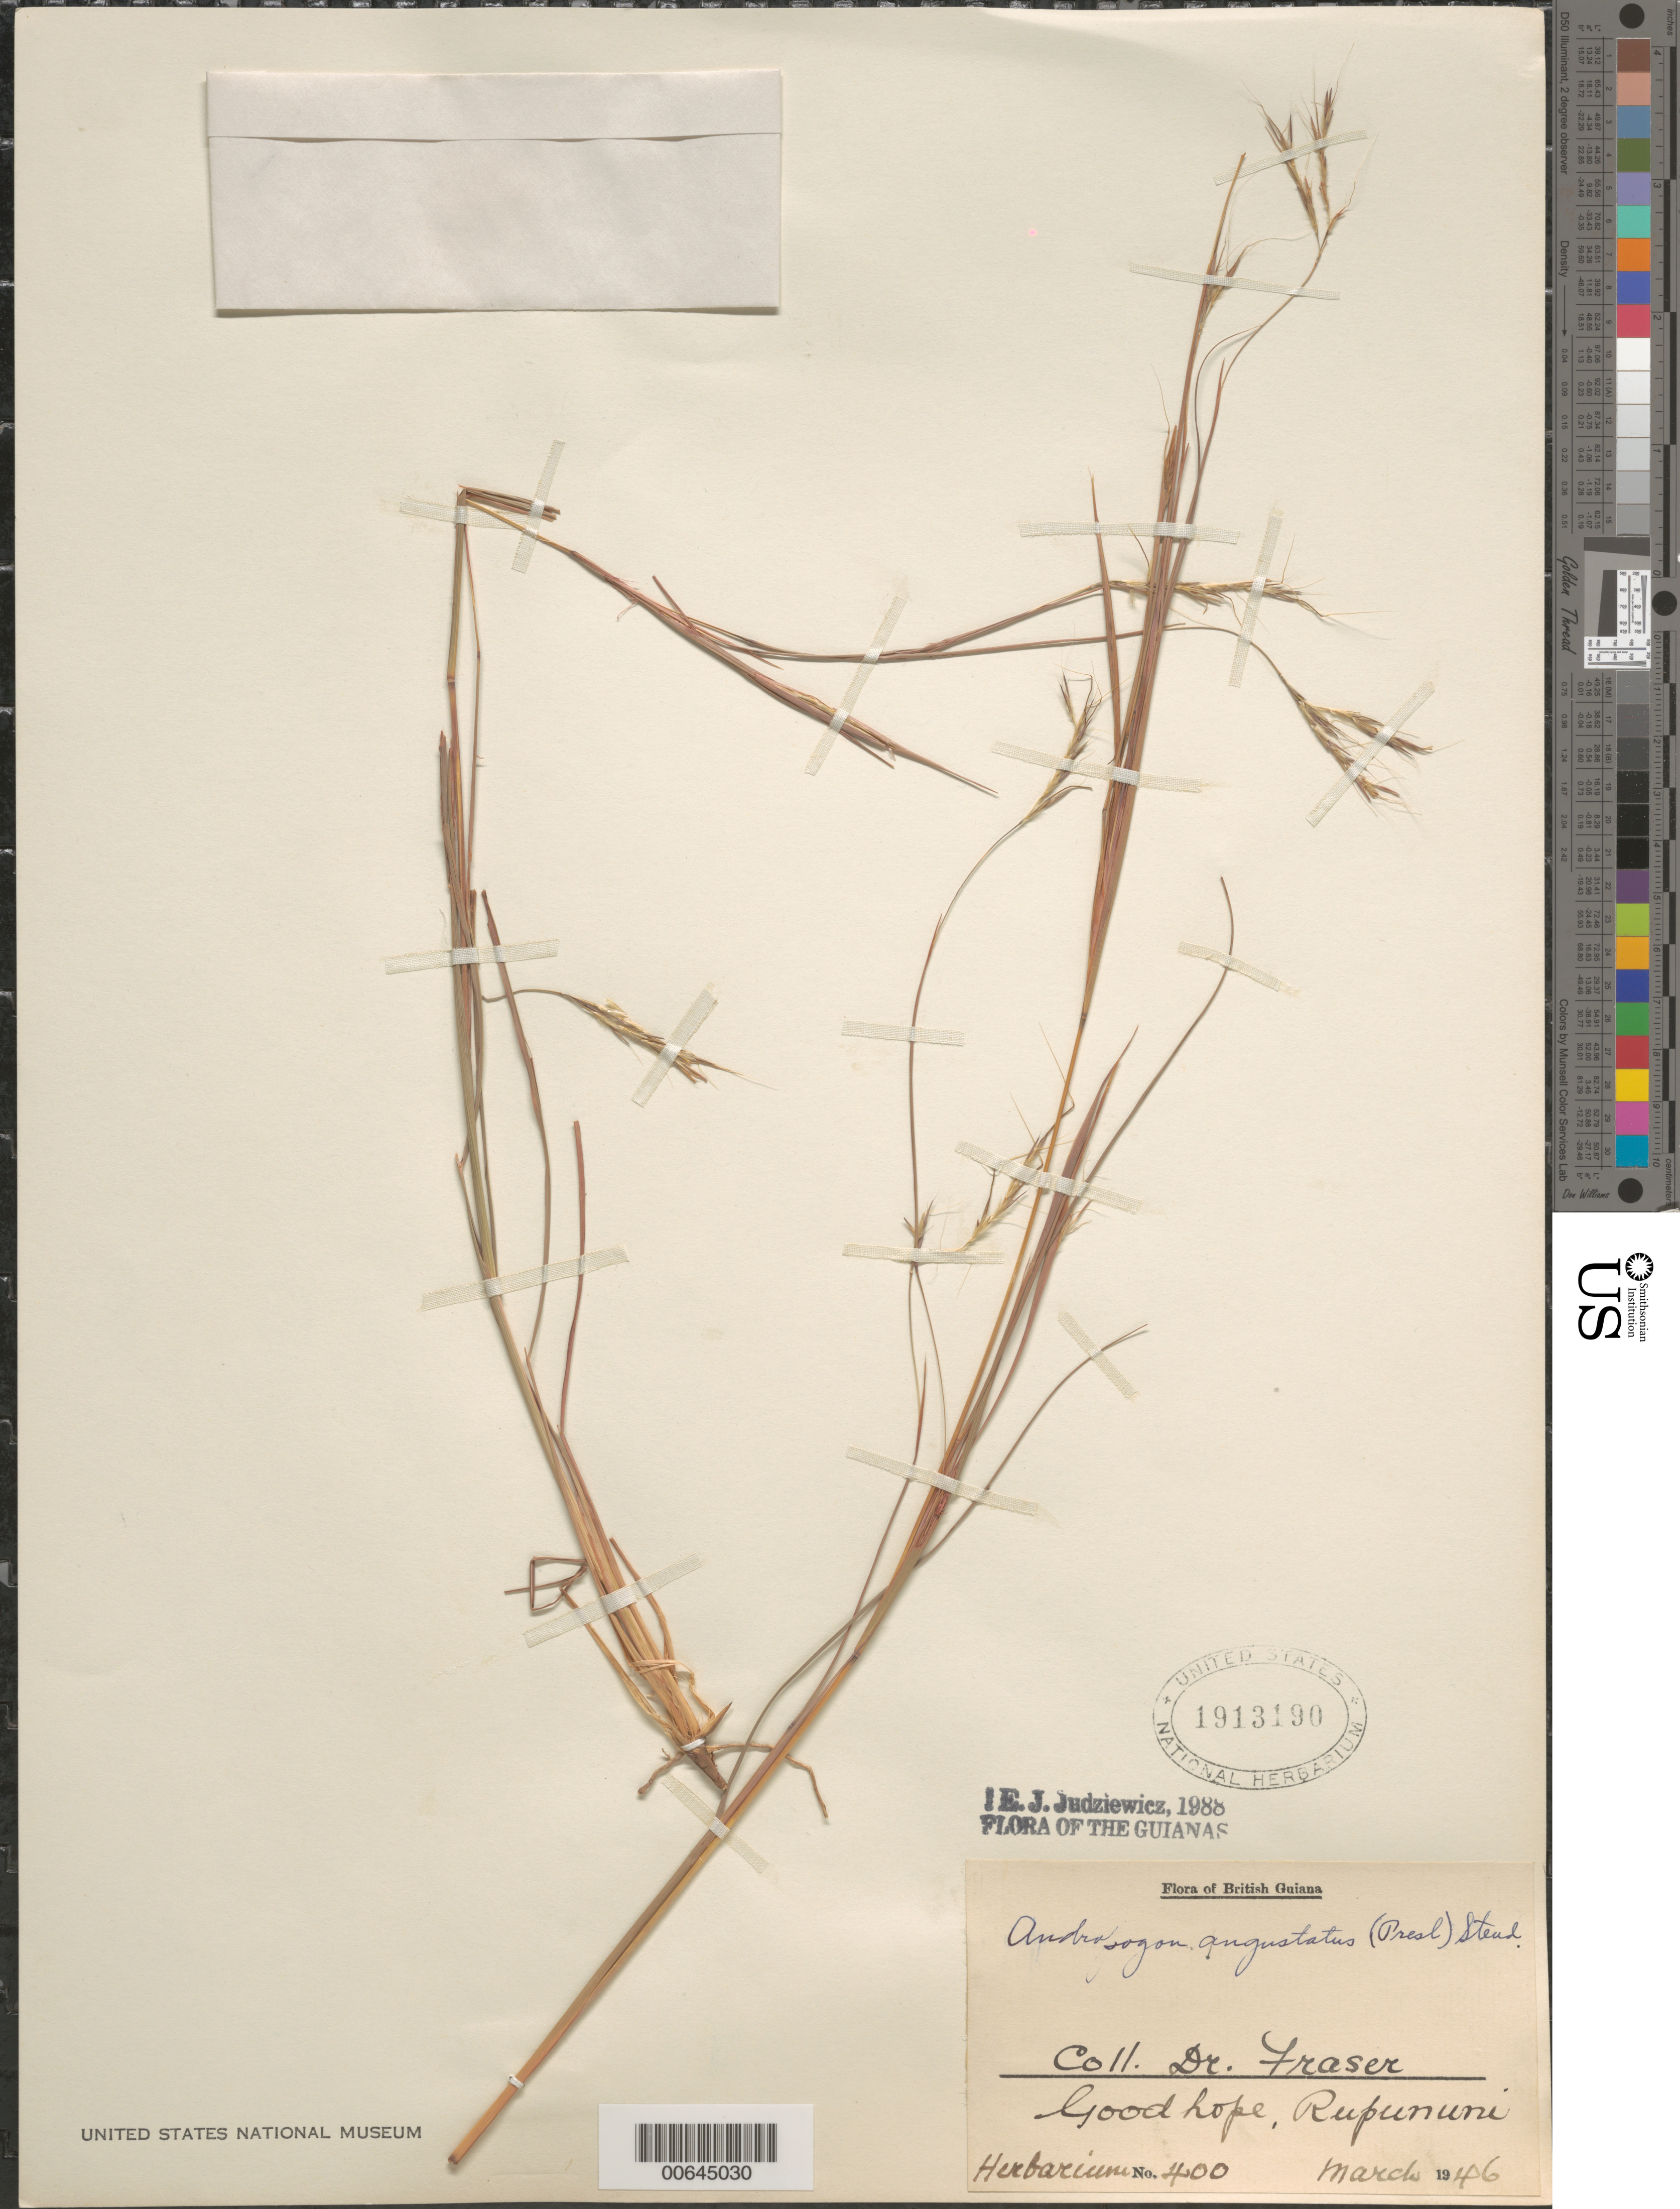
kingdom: Plantae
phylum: Tracheophyta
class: Liliopsida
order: Poales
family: Poaceae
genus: Andropogon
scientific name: Andropogon bicornis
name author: L.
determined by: Judziewicz, E. J.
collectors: H. Fraser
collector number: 400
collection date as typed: Mar-46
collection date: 1946-03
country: Guyana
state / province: U. Takutu-U. Essequibo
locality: Rupununi, Good Hope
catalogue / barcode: US 1913190